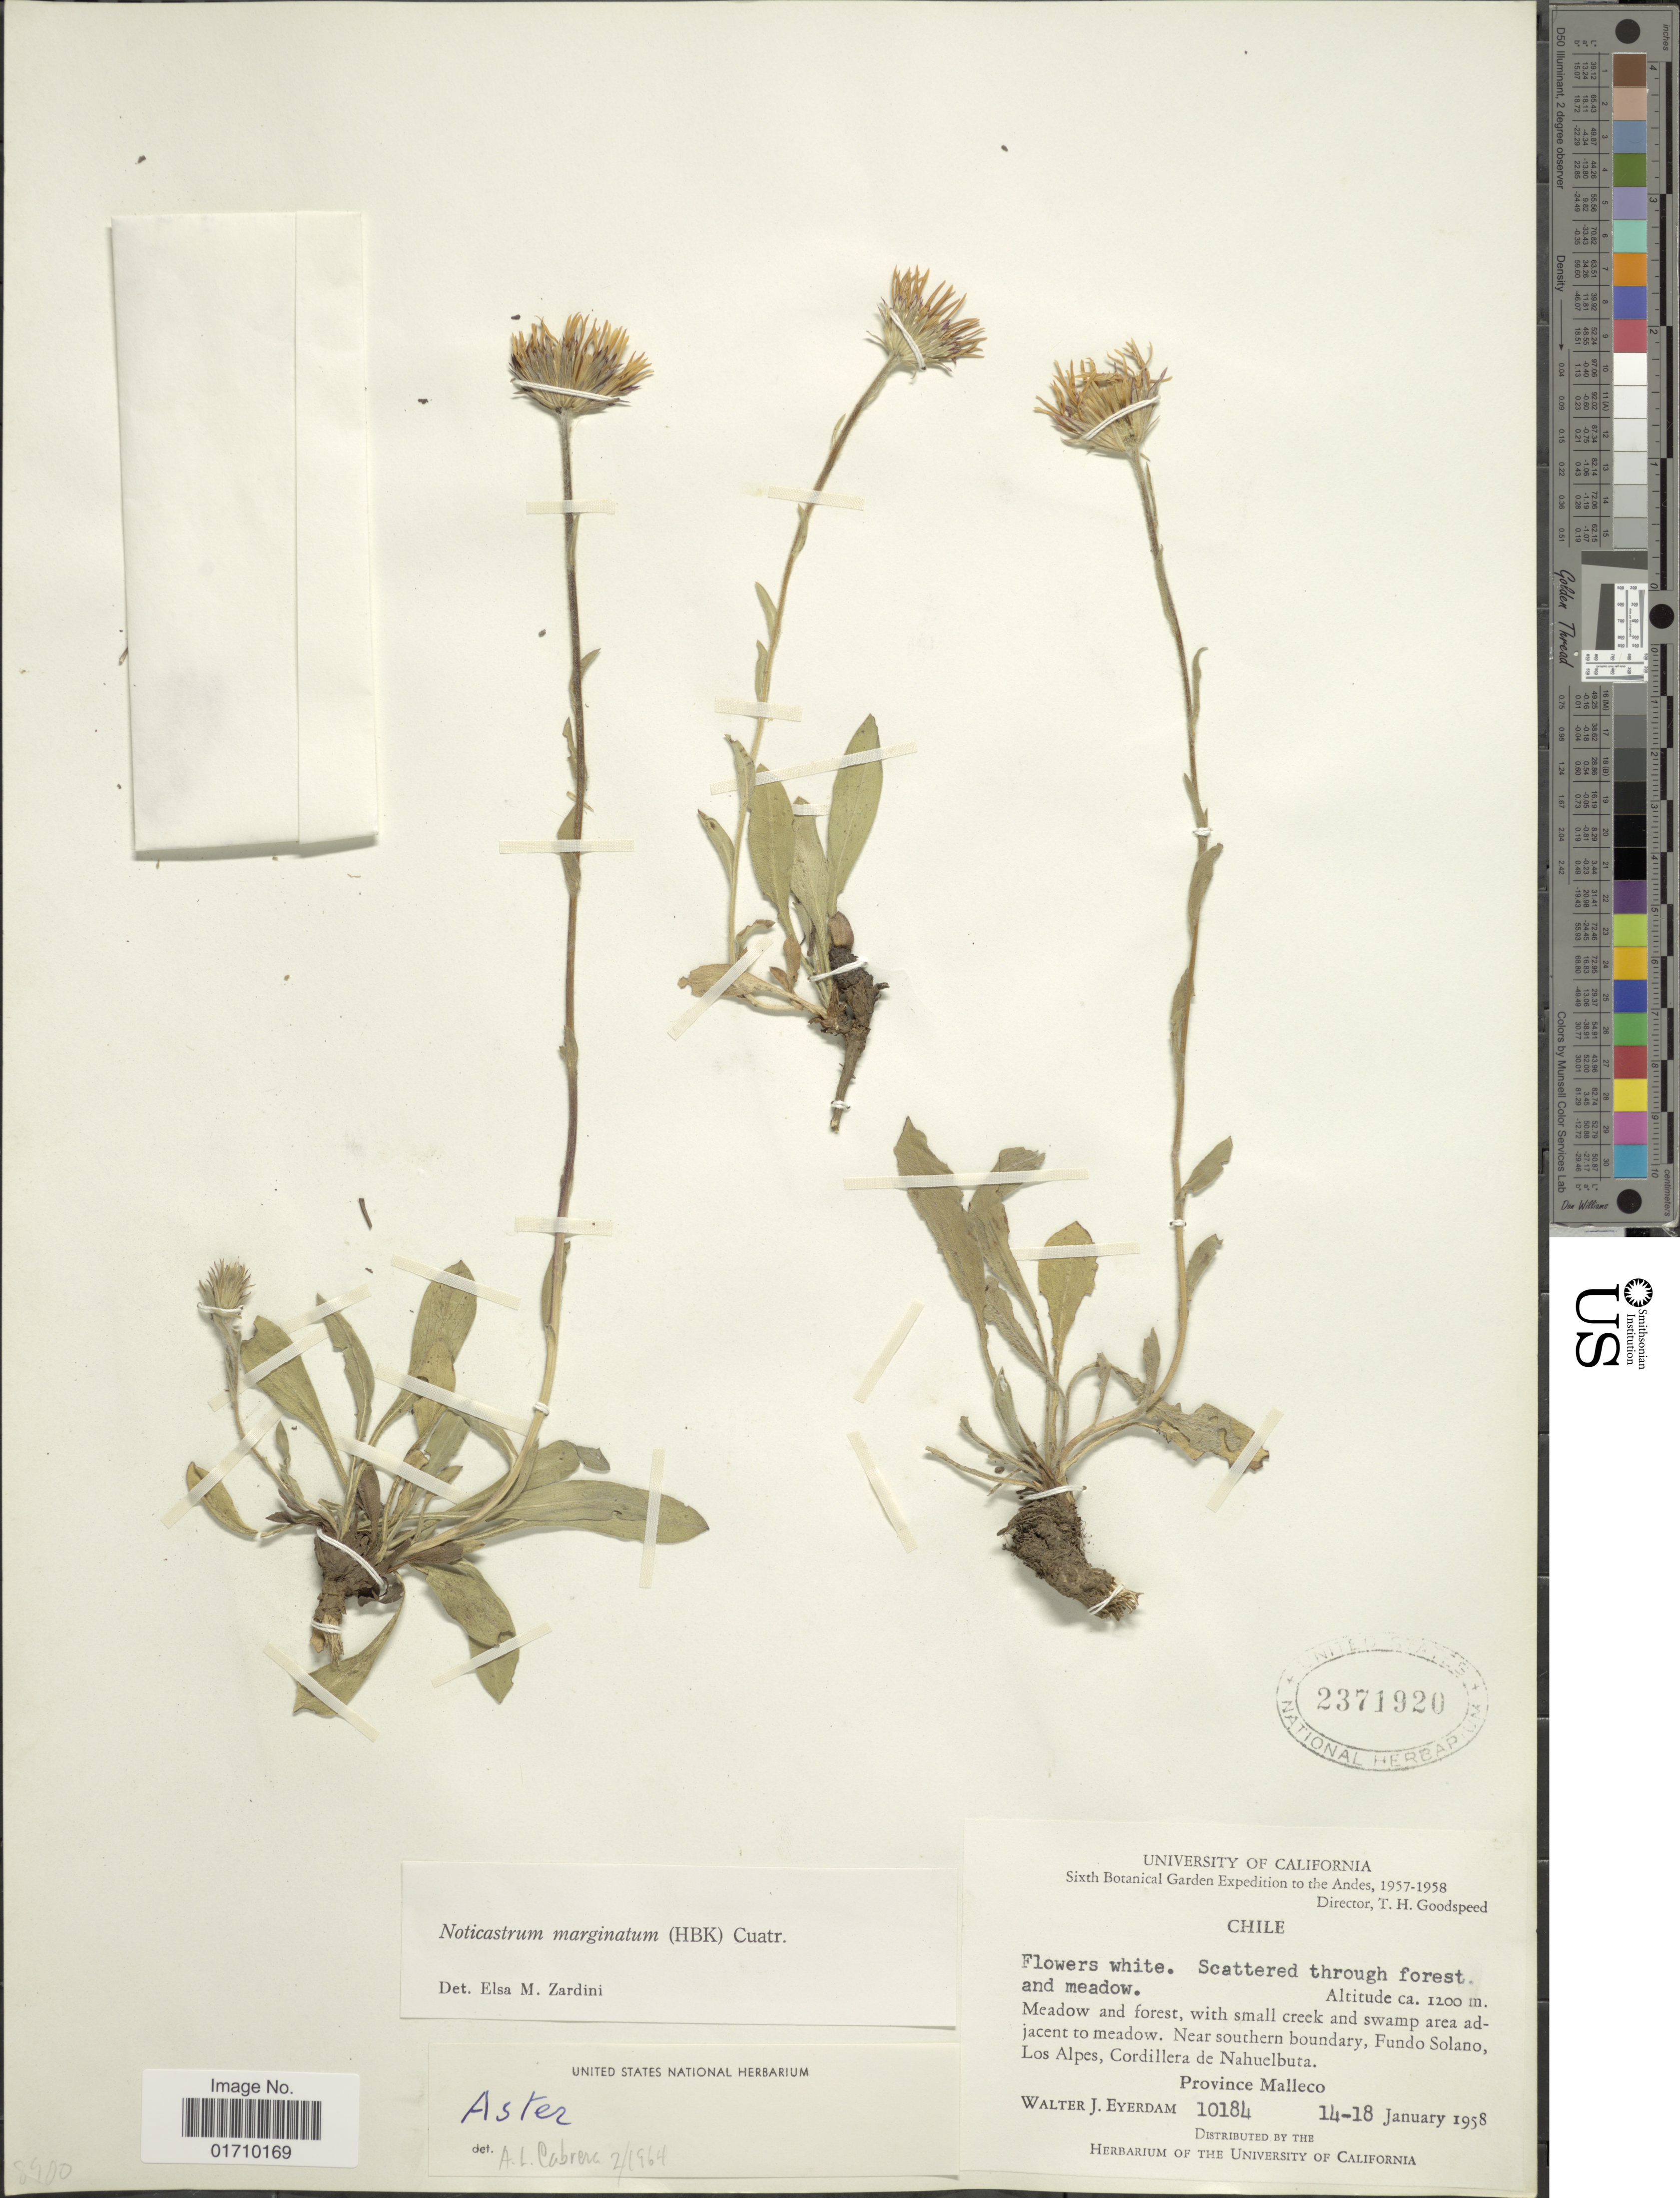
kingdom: Plantae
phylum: Tracheophyta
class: Magnoliopsida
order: Asterales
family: Asteraceae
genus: Noticastrum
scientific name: Noticastrum marginatum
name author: (Kunth) Cuatrec.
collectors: W. J. Eyerdam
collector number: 10184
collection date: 1958-01-14/1958-01-18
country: Chile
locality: Scattered through forest and meadow. Meadow and forest, with small creek and swamp area adjacent to meadow. Near southern boundary, Fundo Solano, Los Alpes, Cordillera de Nahuelbuta, Province Malleco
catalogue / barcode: US 2371920